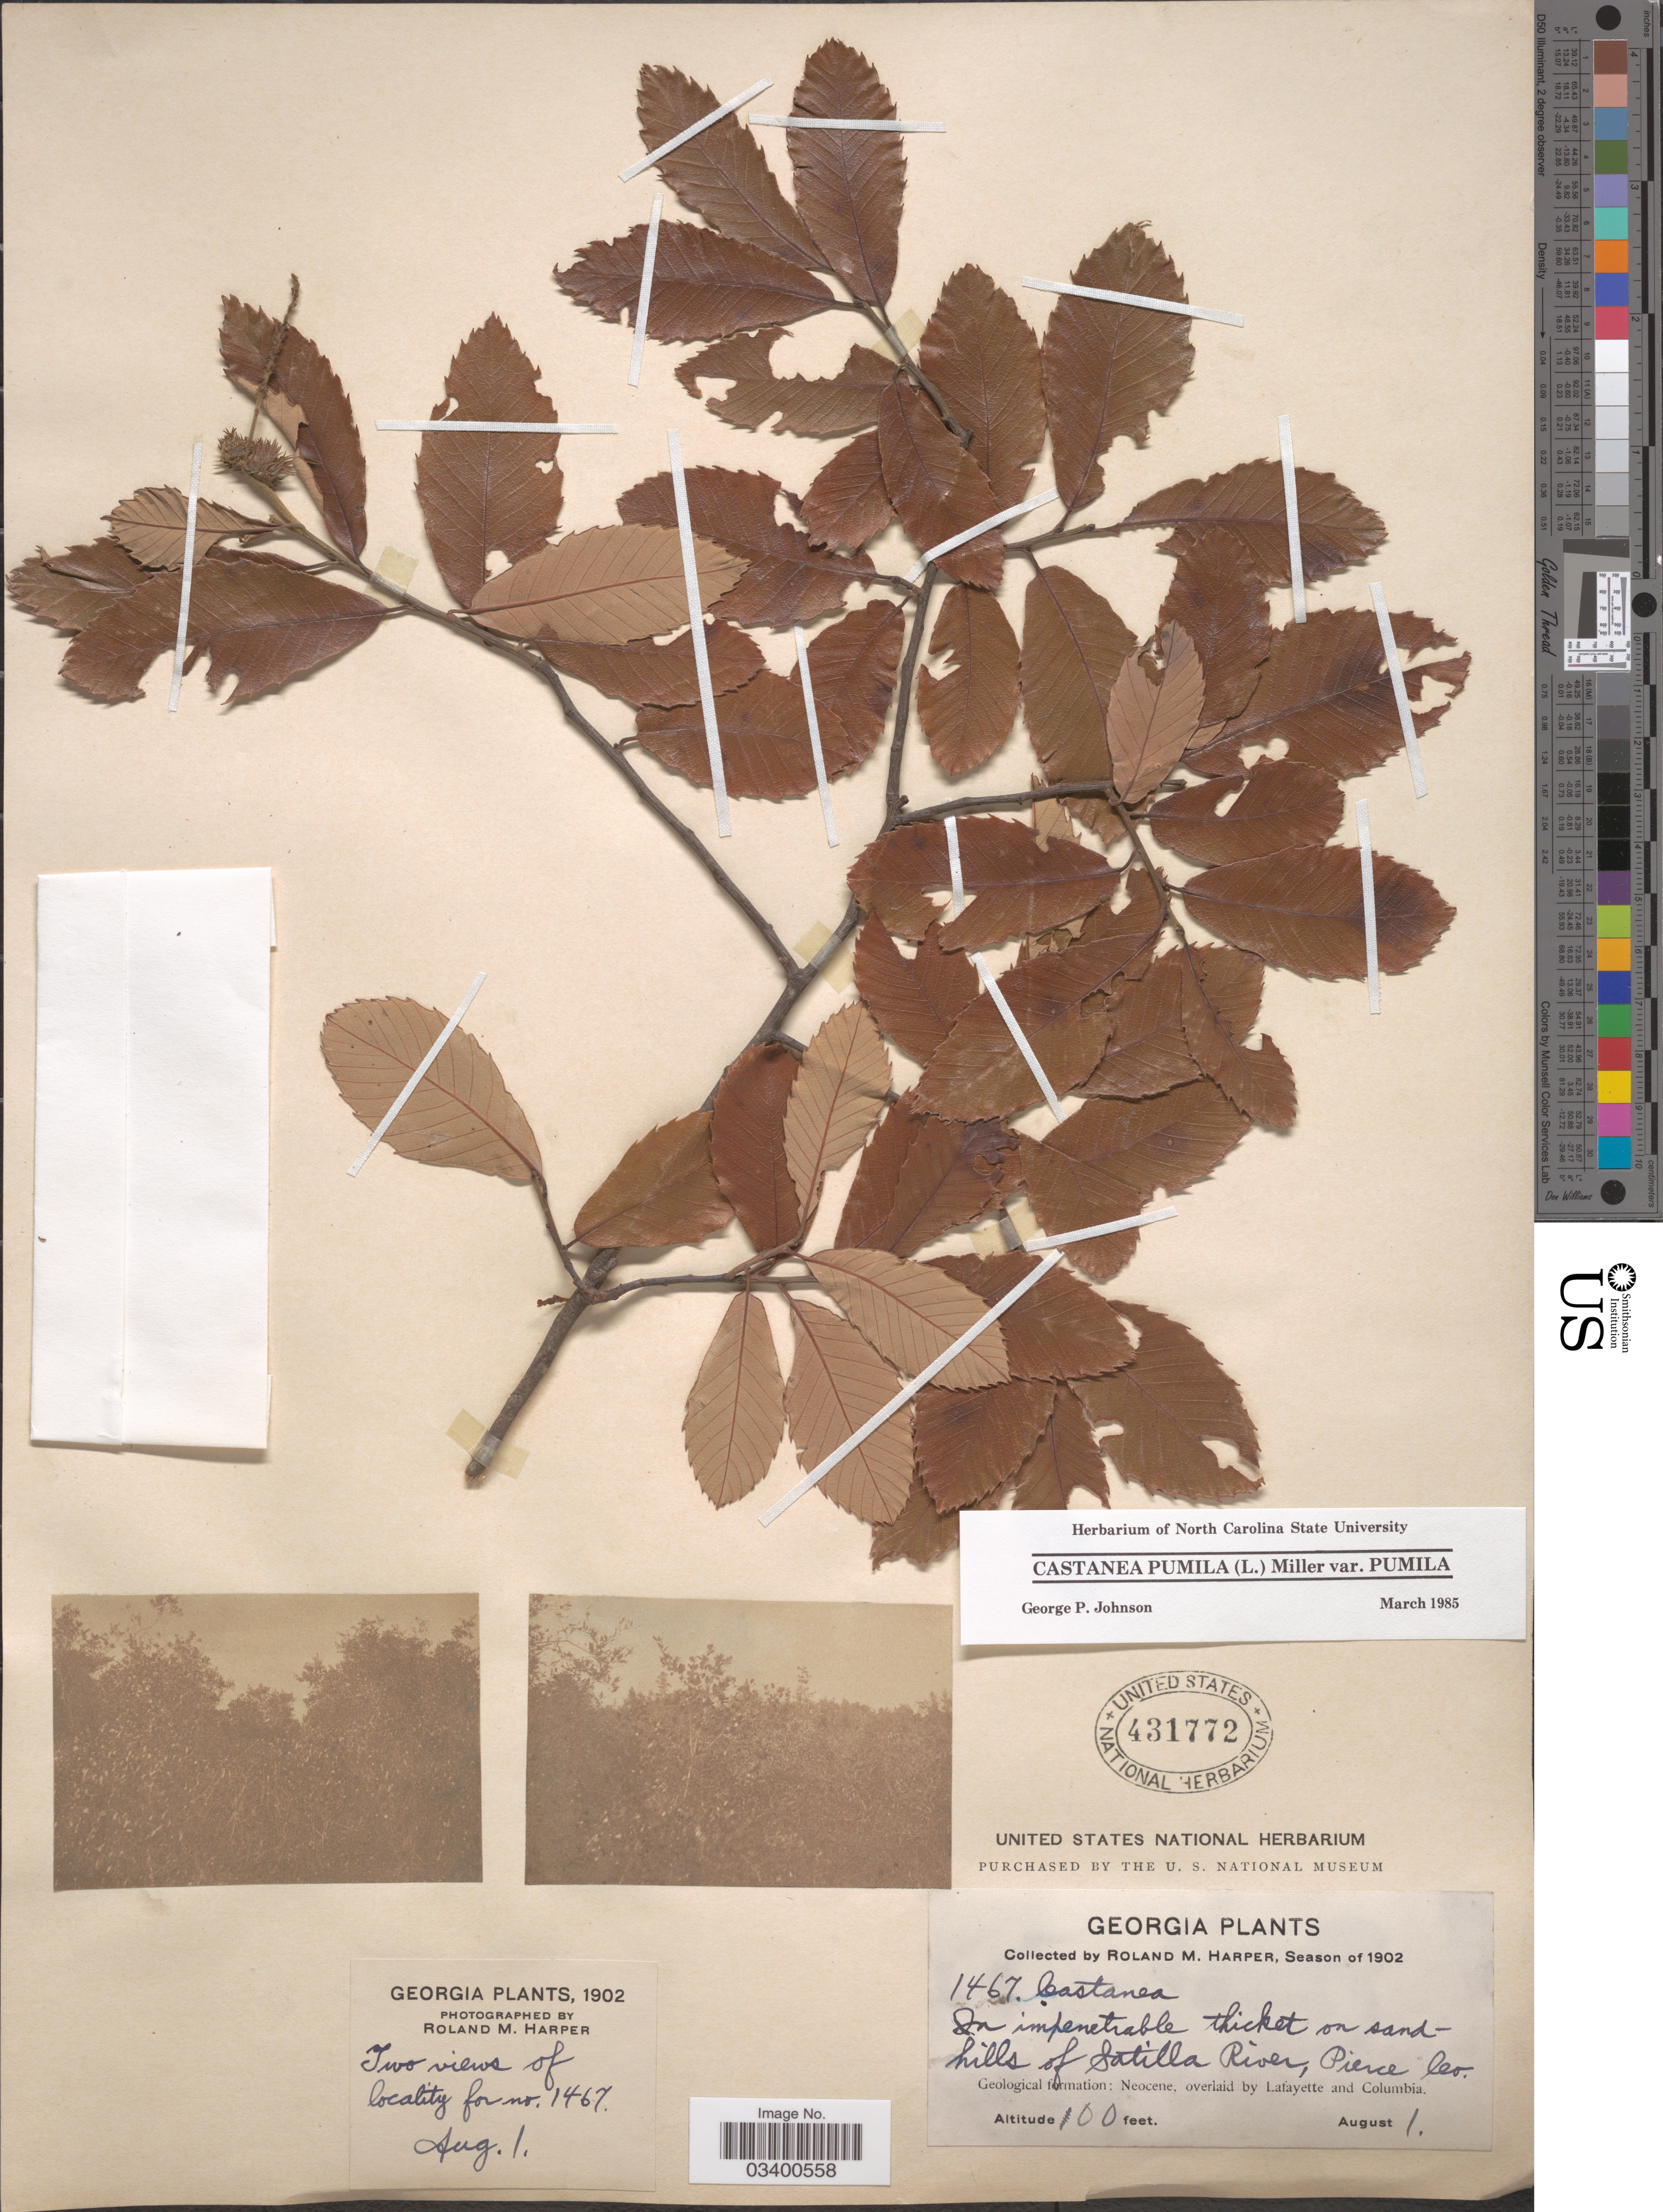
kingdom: Plantae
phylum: Tracheophyta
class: Magnoliopsida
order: Fagales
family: Fagaceae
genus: Castanea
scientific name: Castanea pumila var. pumila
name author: (L.) Mill.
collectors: R. M. Harper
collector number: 1467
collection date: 1902-08-01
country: United States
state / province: Georgia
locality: Sandhills of Satilla River, Pierce Co. Geological formation: Neocene, overlaid by Lafayette and Columbia.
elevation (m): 30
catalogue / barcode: US 431772